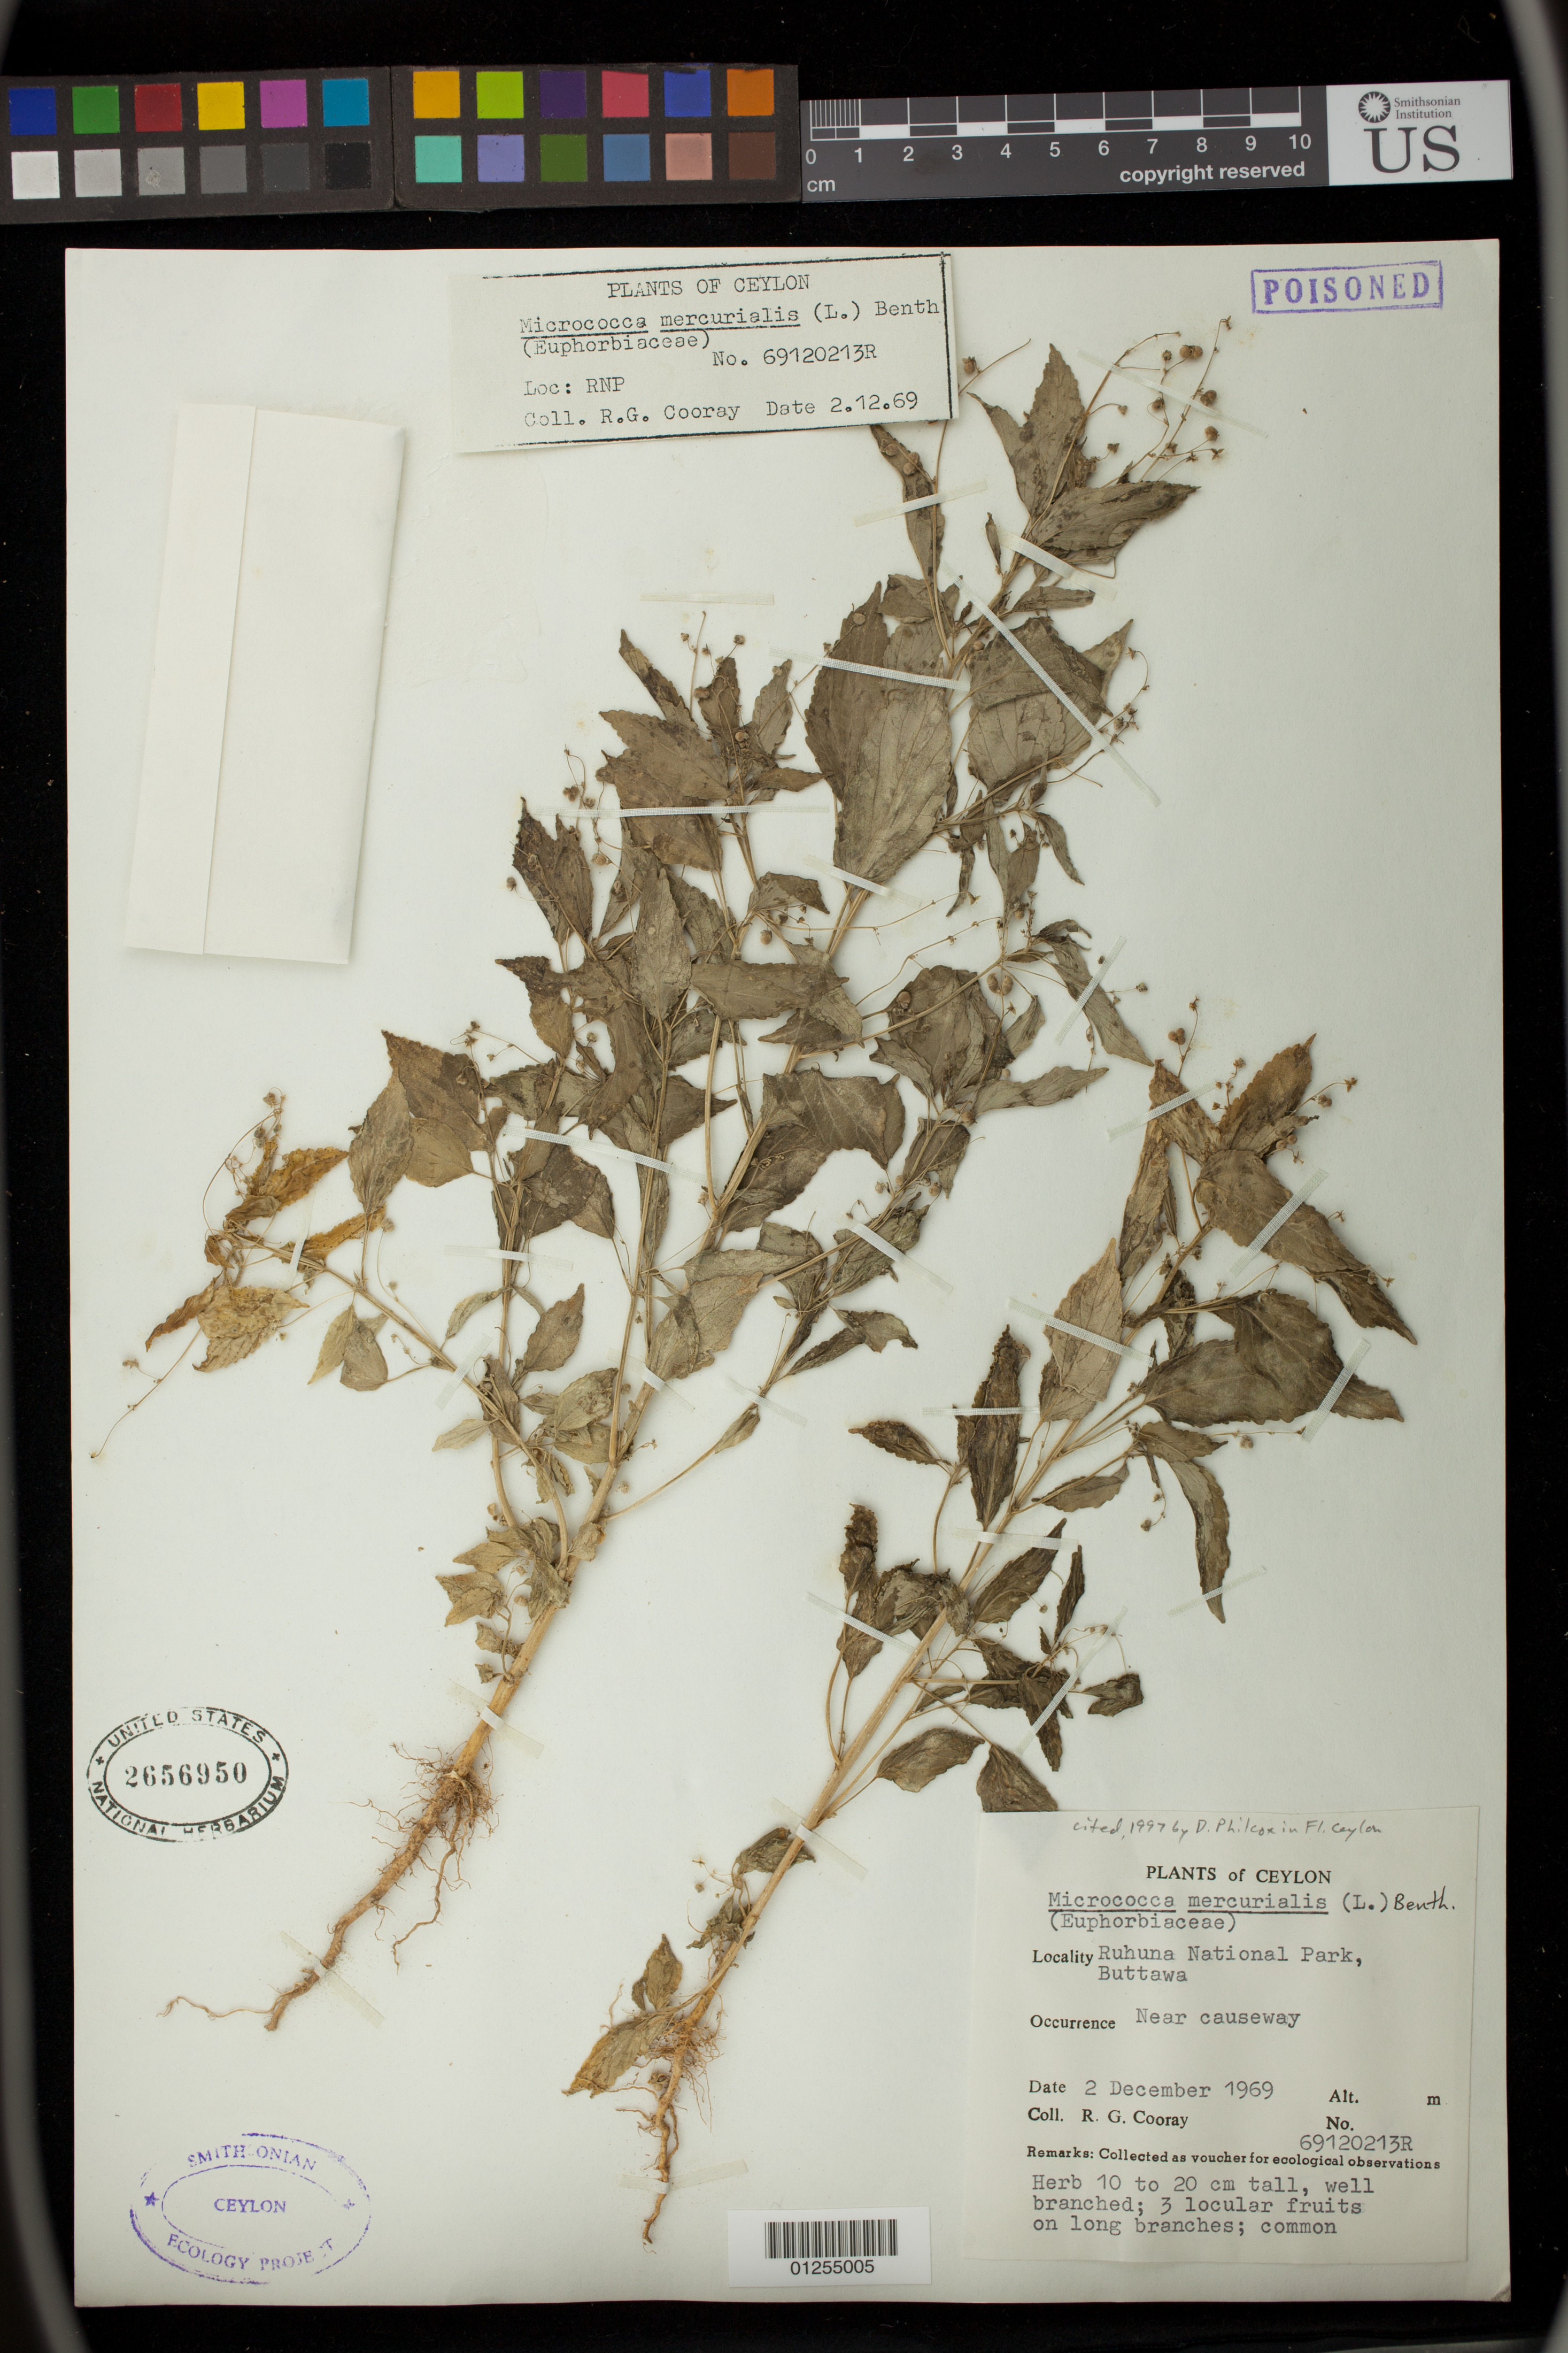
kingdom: Plantae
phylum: Tracheophyta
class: Magnoliopsida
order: Malpighiales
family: Euphorbiaceae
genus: Micrococca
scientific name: Micrococca mercurialis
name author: (Linn) Benth.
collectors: R. Cooray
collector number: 69120213R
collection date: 1969-12-02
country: Sri Lanka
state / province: Southern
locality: Ruhuna National Park, Buttawa, near causeway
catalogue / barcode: US 2656950